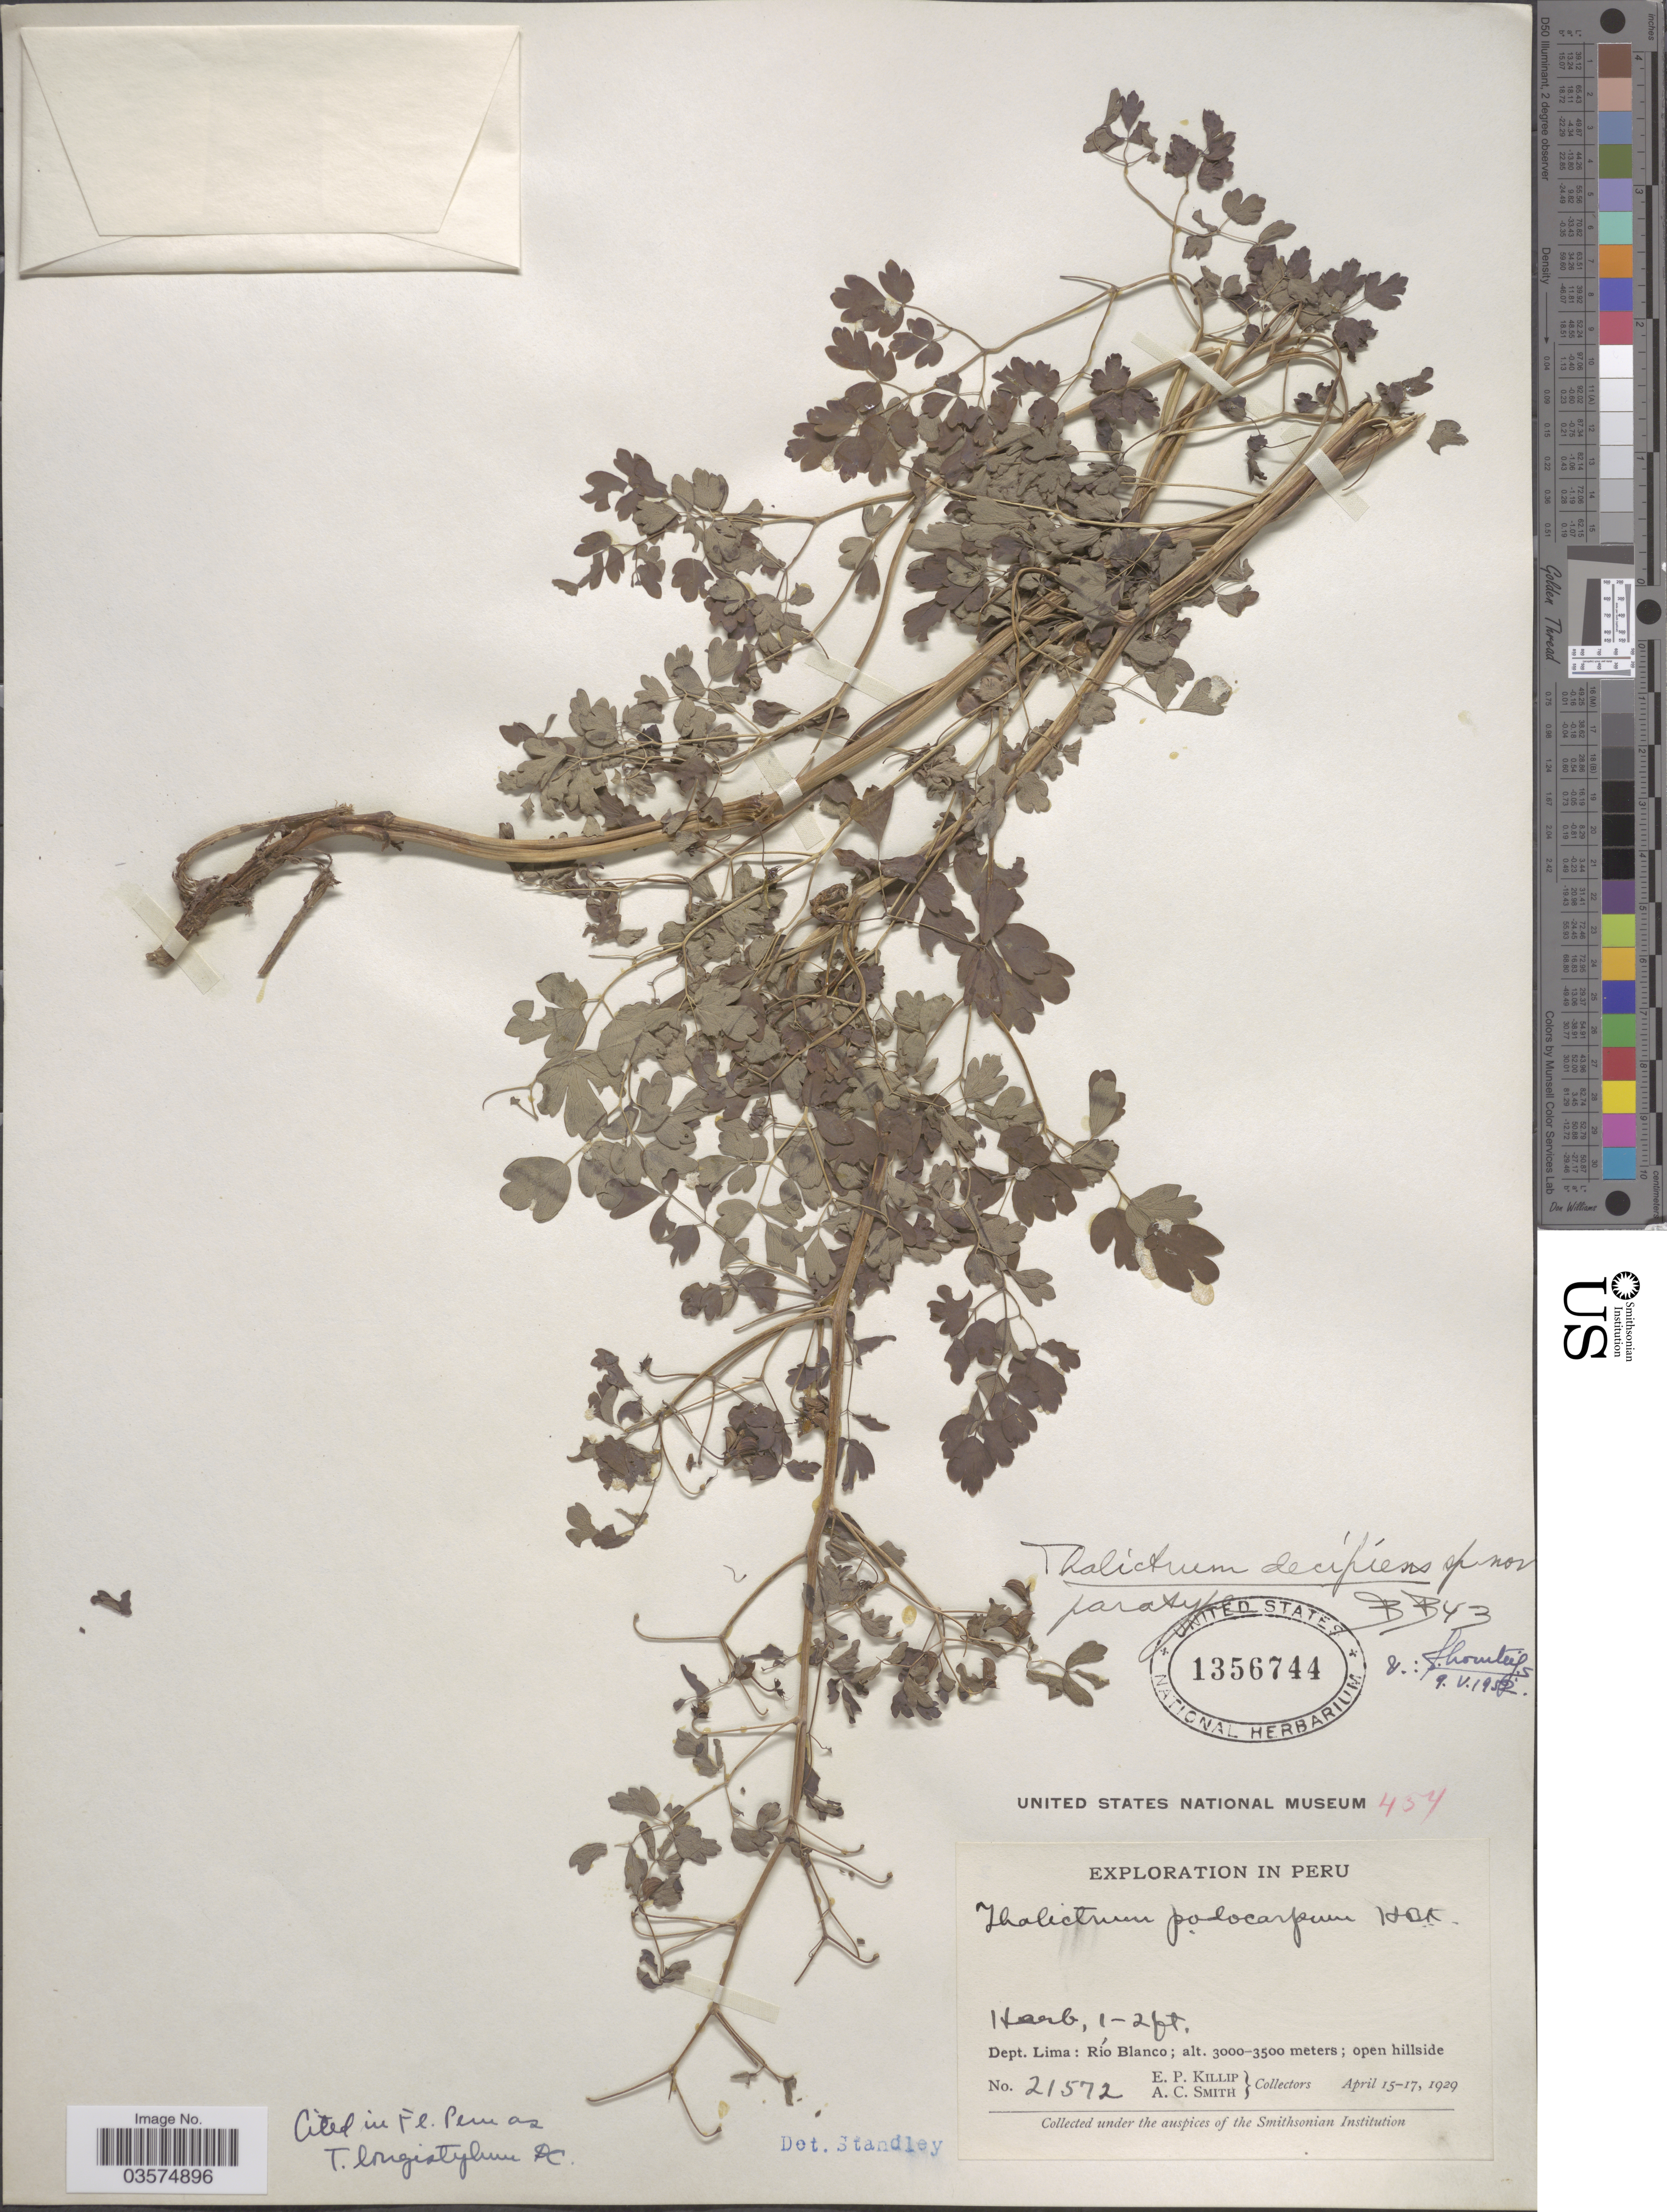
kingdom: Plantae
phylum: Tracheophyta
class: Magnoliopsida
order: Ranunculales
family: Ranunculaceae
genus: Thalictrum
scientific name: Thalictrum decipiens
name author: B. Boivin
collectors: E. P. Killip & A. C. Smith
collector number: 21572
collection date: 1929-04-15/1929-04-17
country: Peru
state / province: Lima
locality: Dept. Lima: Río Blanco.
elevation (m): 3000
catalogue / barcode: US 1356744